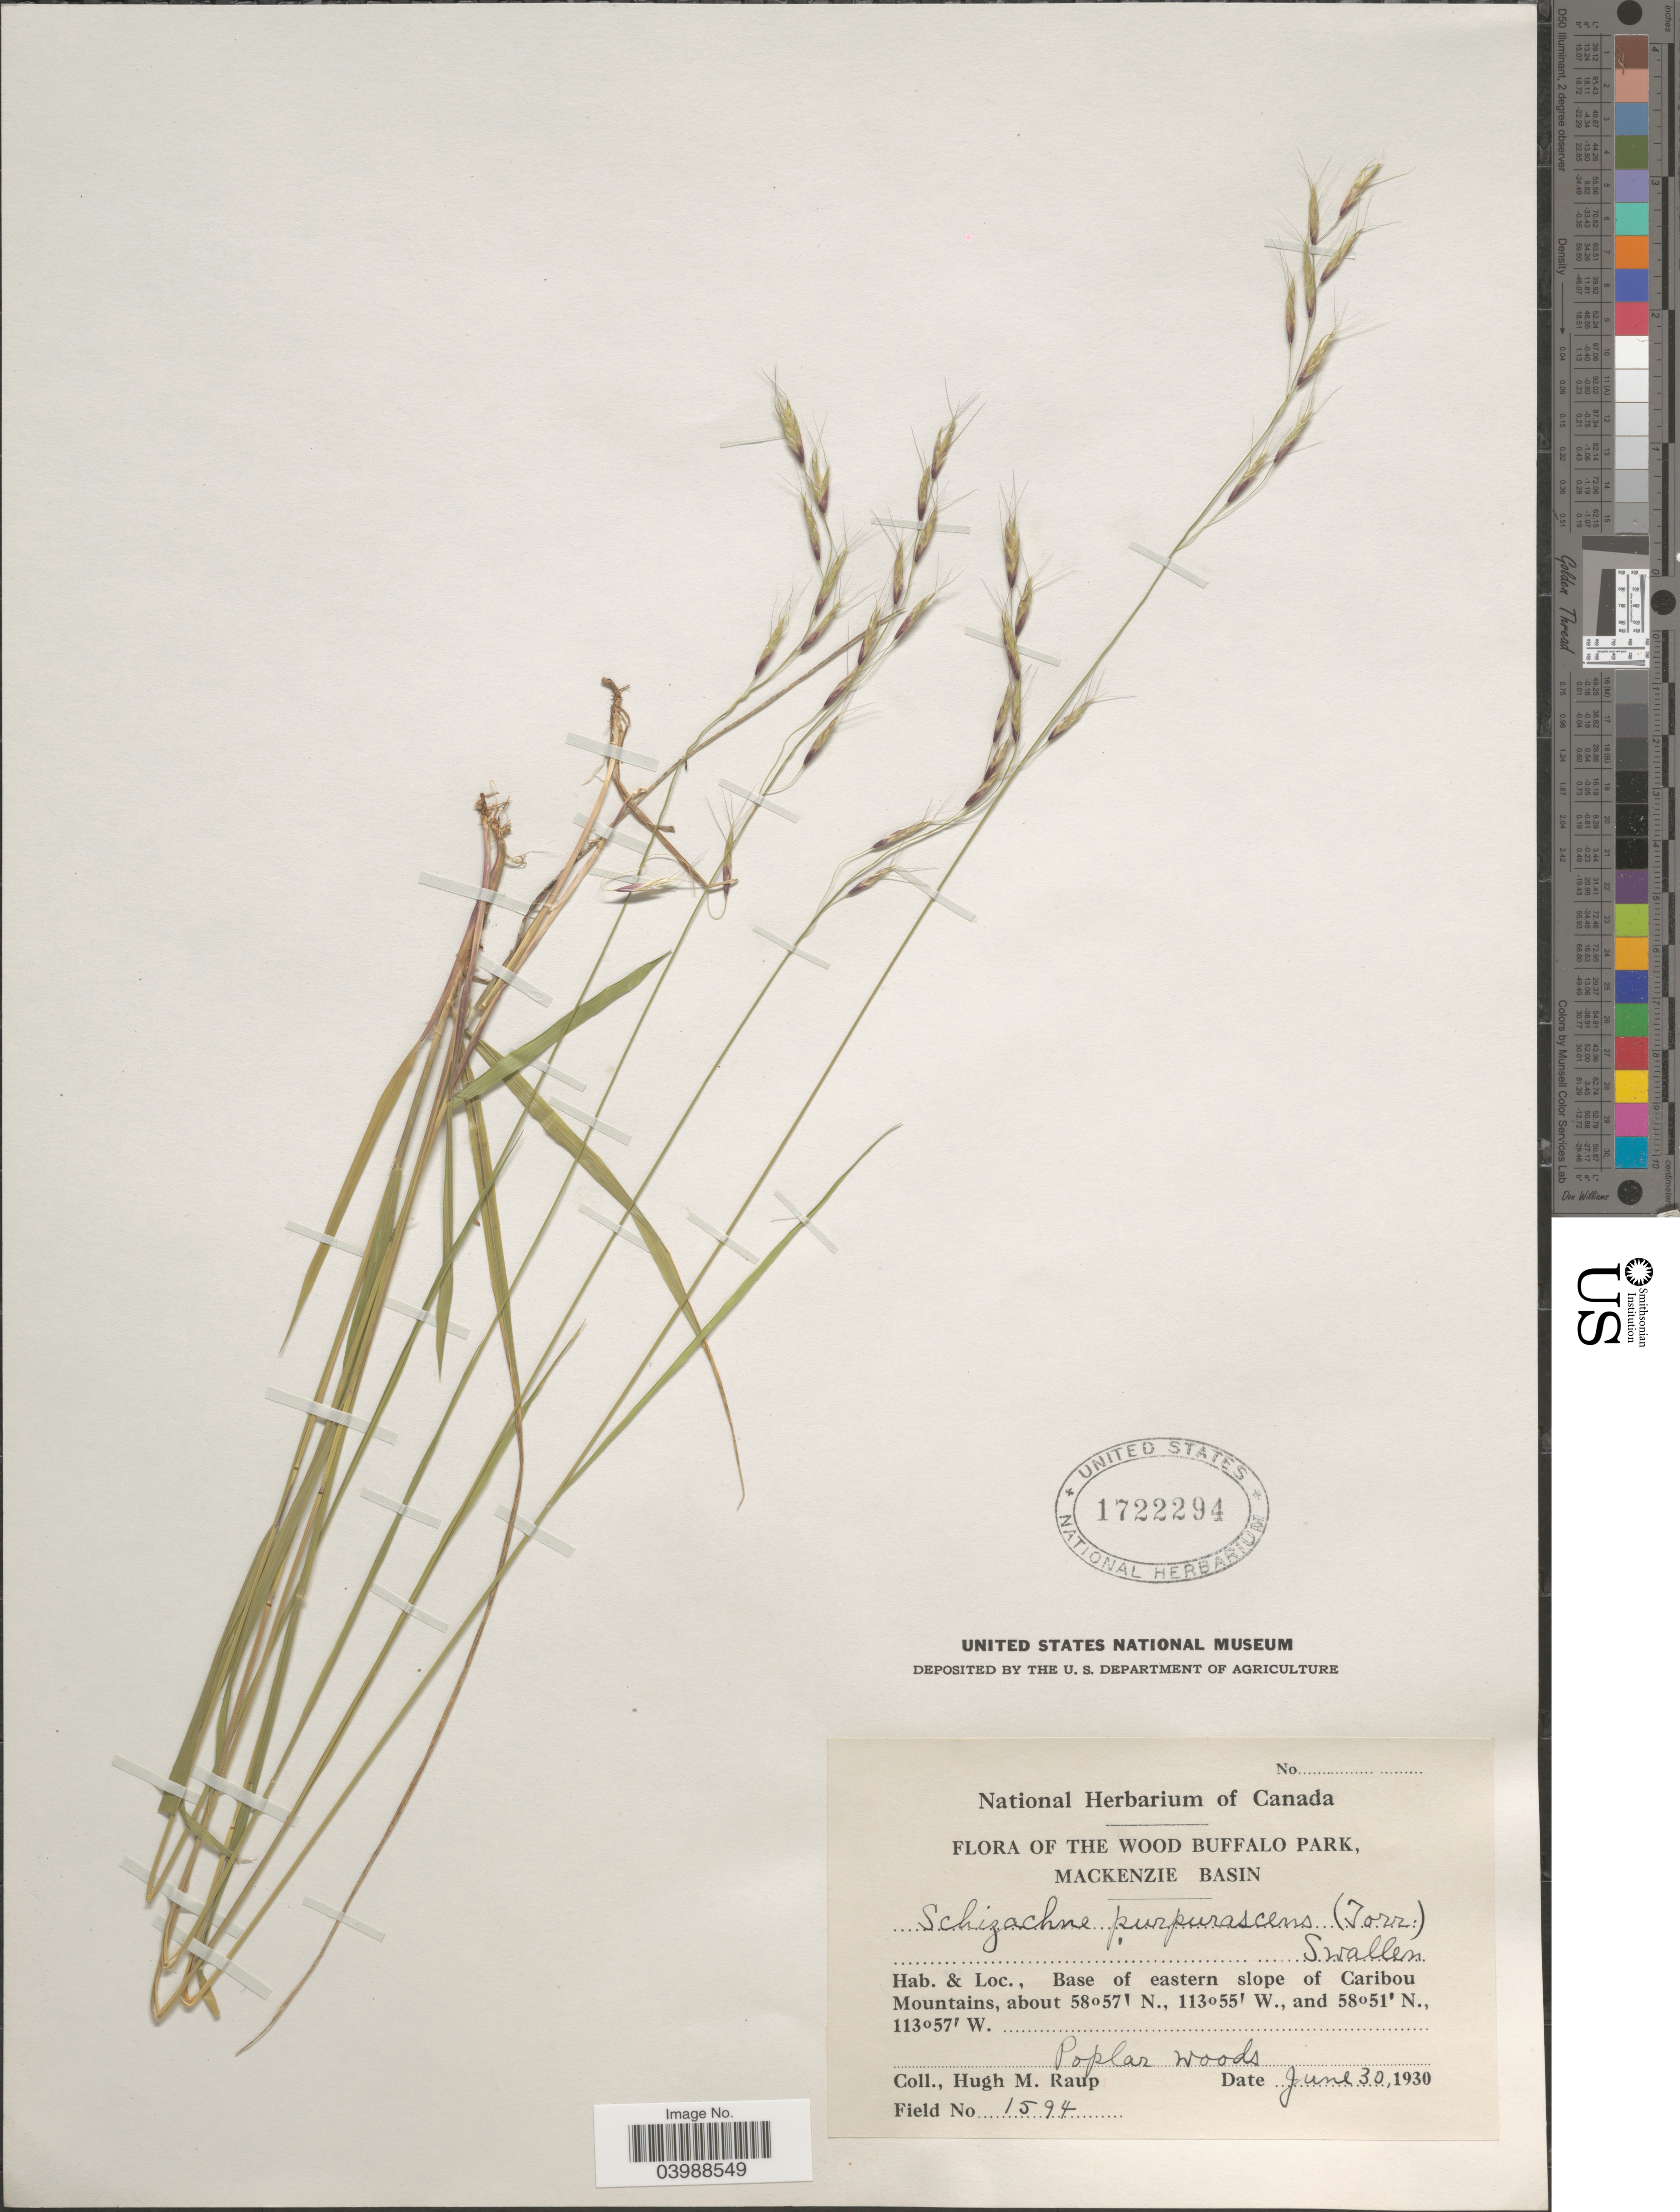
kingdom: Plantae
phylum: Tracheophyta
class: Liliopsida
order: Poales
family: Poaceae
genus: Schizachne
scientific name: Schizachne purpurascens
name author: (Torr.) Swallen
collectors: H. Raup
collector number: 1594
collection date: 1930-06-30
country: Canada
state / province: Alberta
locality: The Wood Buffalo Park, Mackenzie Basin. Base of eastern slope of Caribou Mountains.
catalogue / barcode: US 1722294